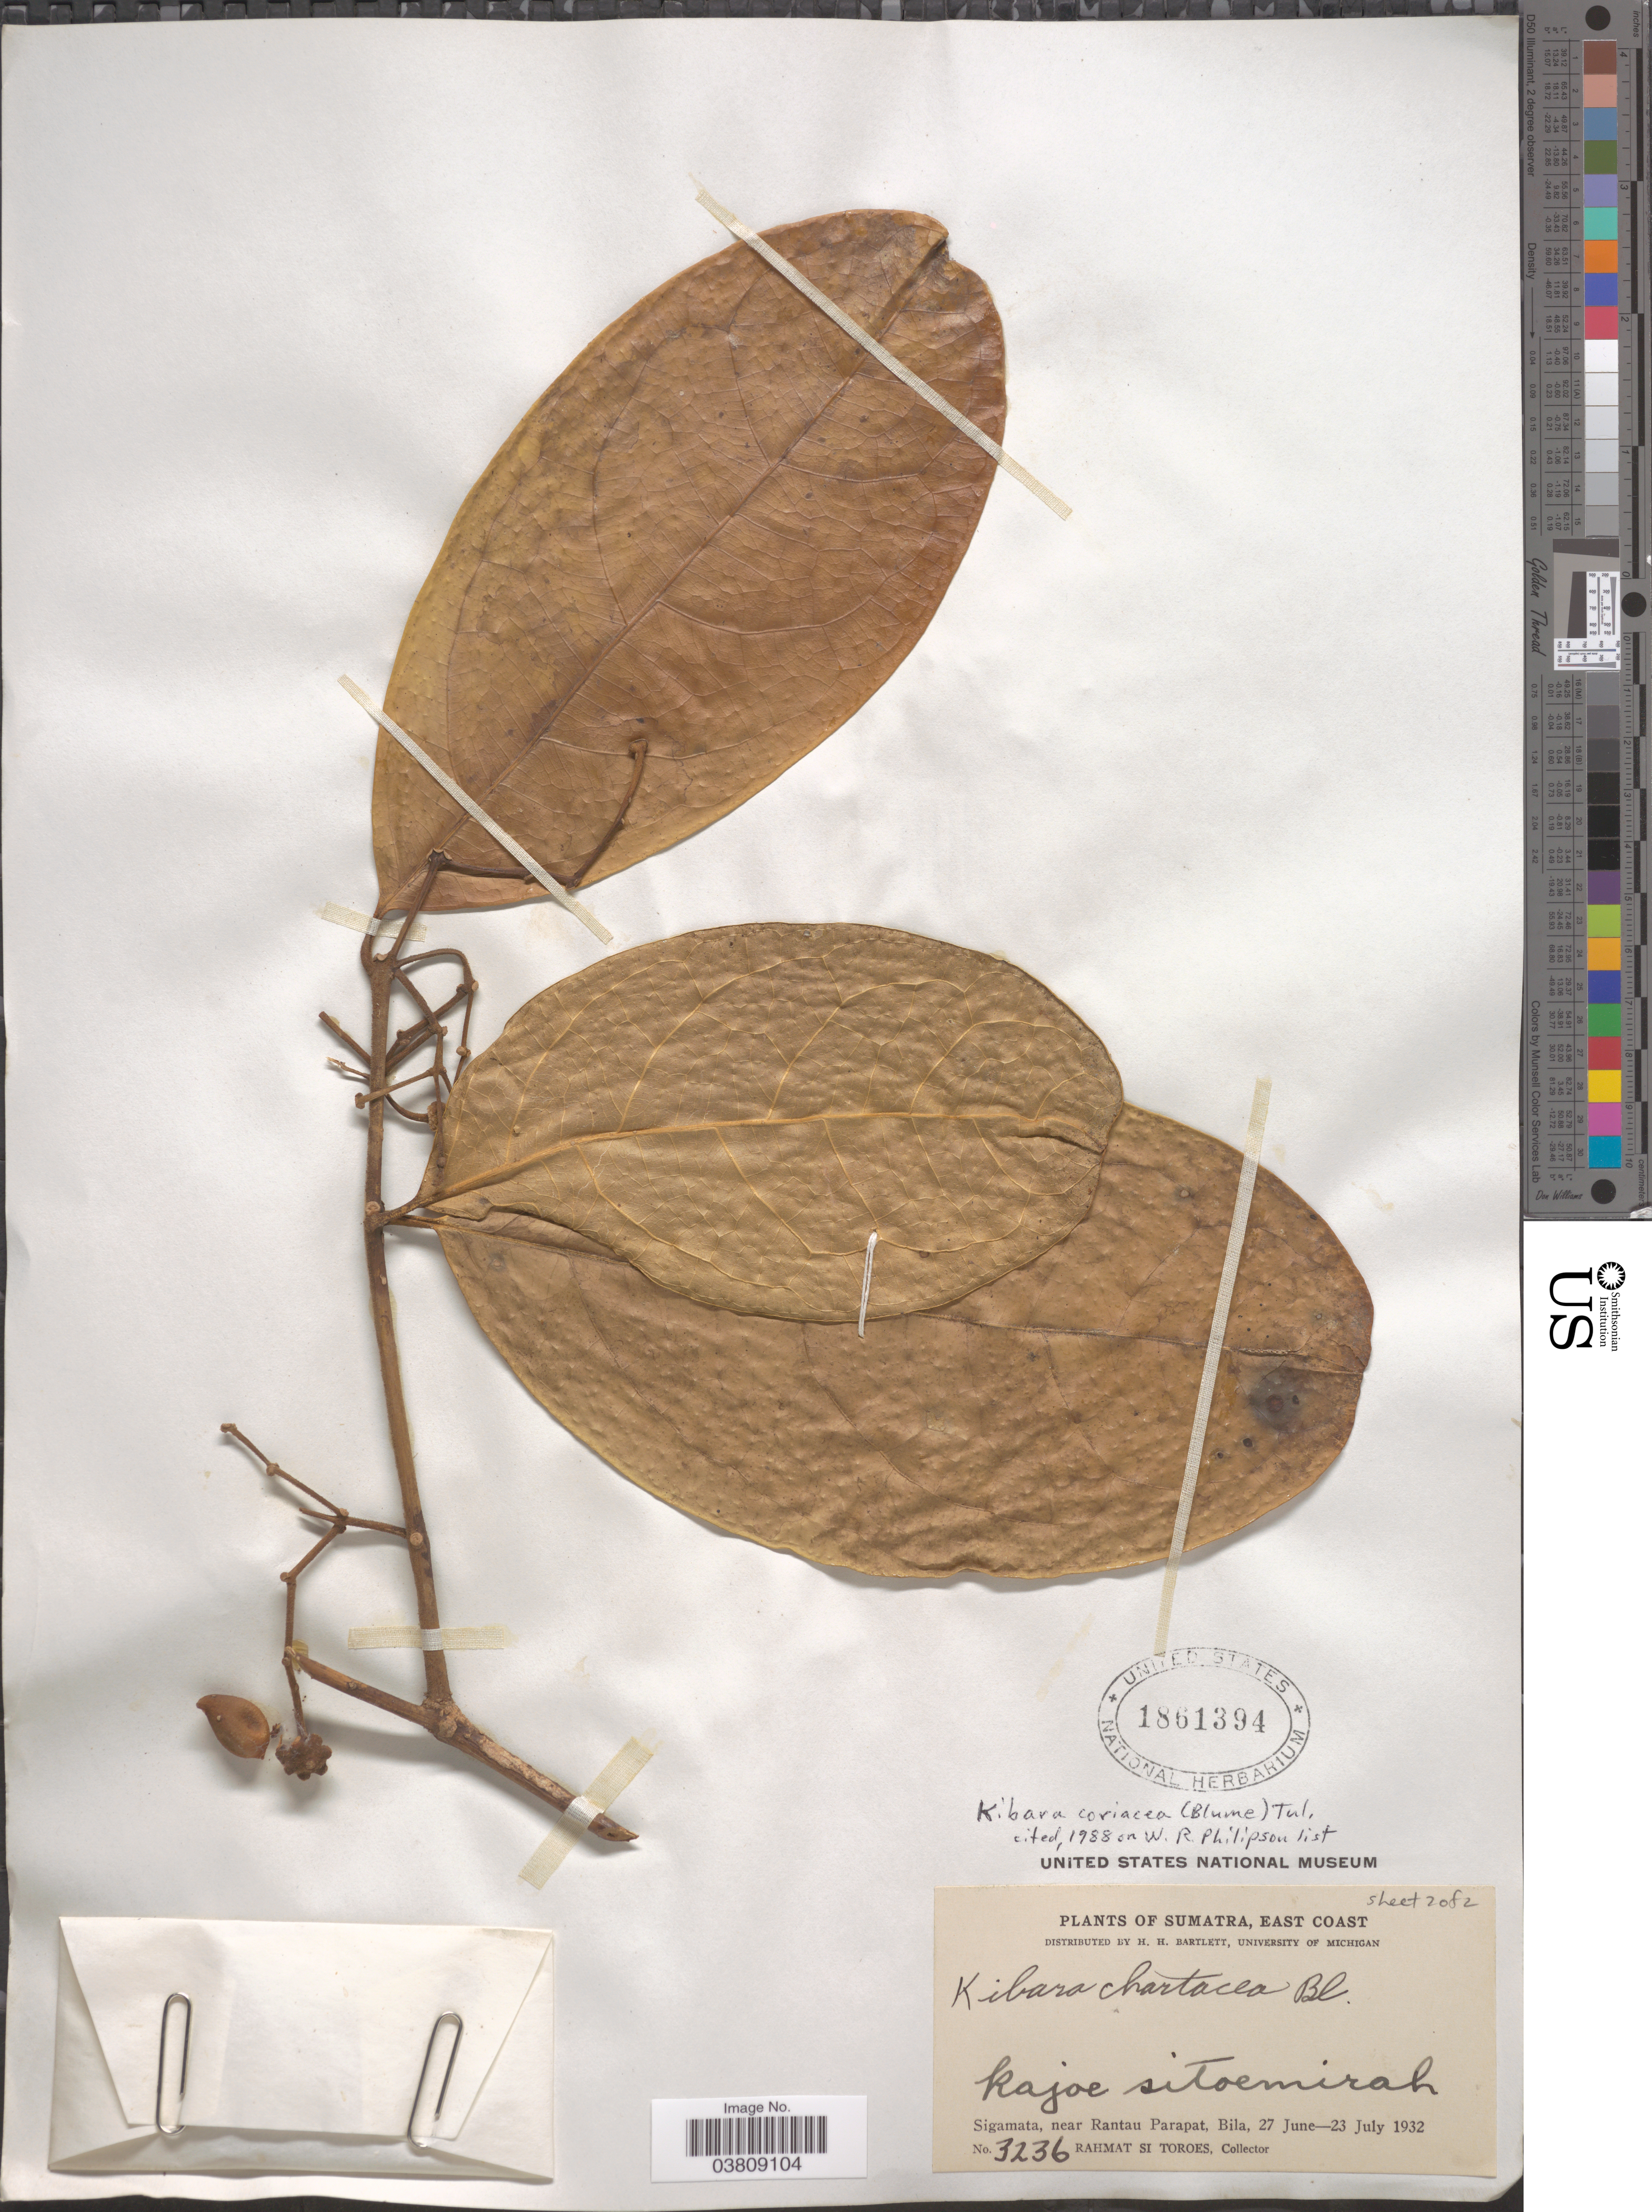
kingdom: Plantae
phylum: Tracheophyta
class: Magnoliopsida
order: Laurales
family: Monimiaceae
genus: Kibara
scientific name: Kibara coriacea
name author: (Blume) Hook. f. & Thomson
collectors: Rahmat Si Boeea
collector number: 3236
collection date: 1932-06-27/1932-07-23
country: Indonesia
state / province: Sumatra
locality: East Coast. Kajoe sitoemirah. Sigamata, near Rantau Parapat, Bila.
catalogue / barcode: US 1861394